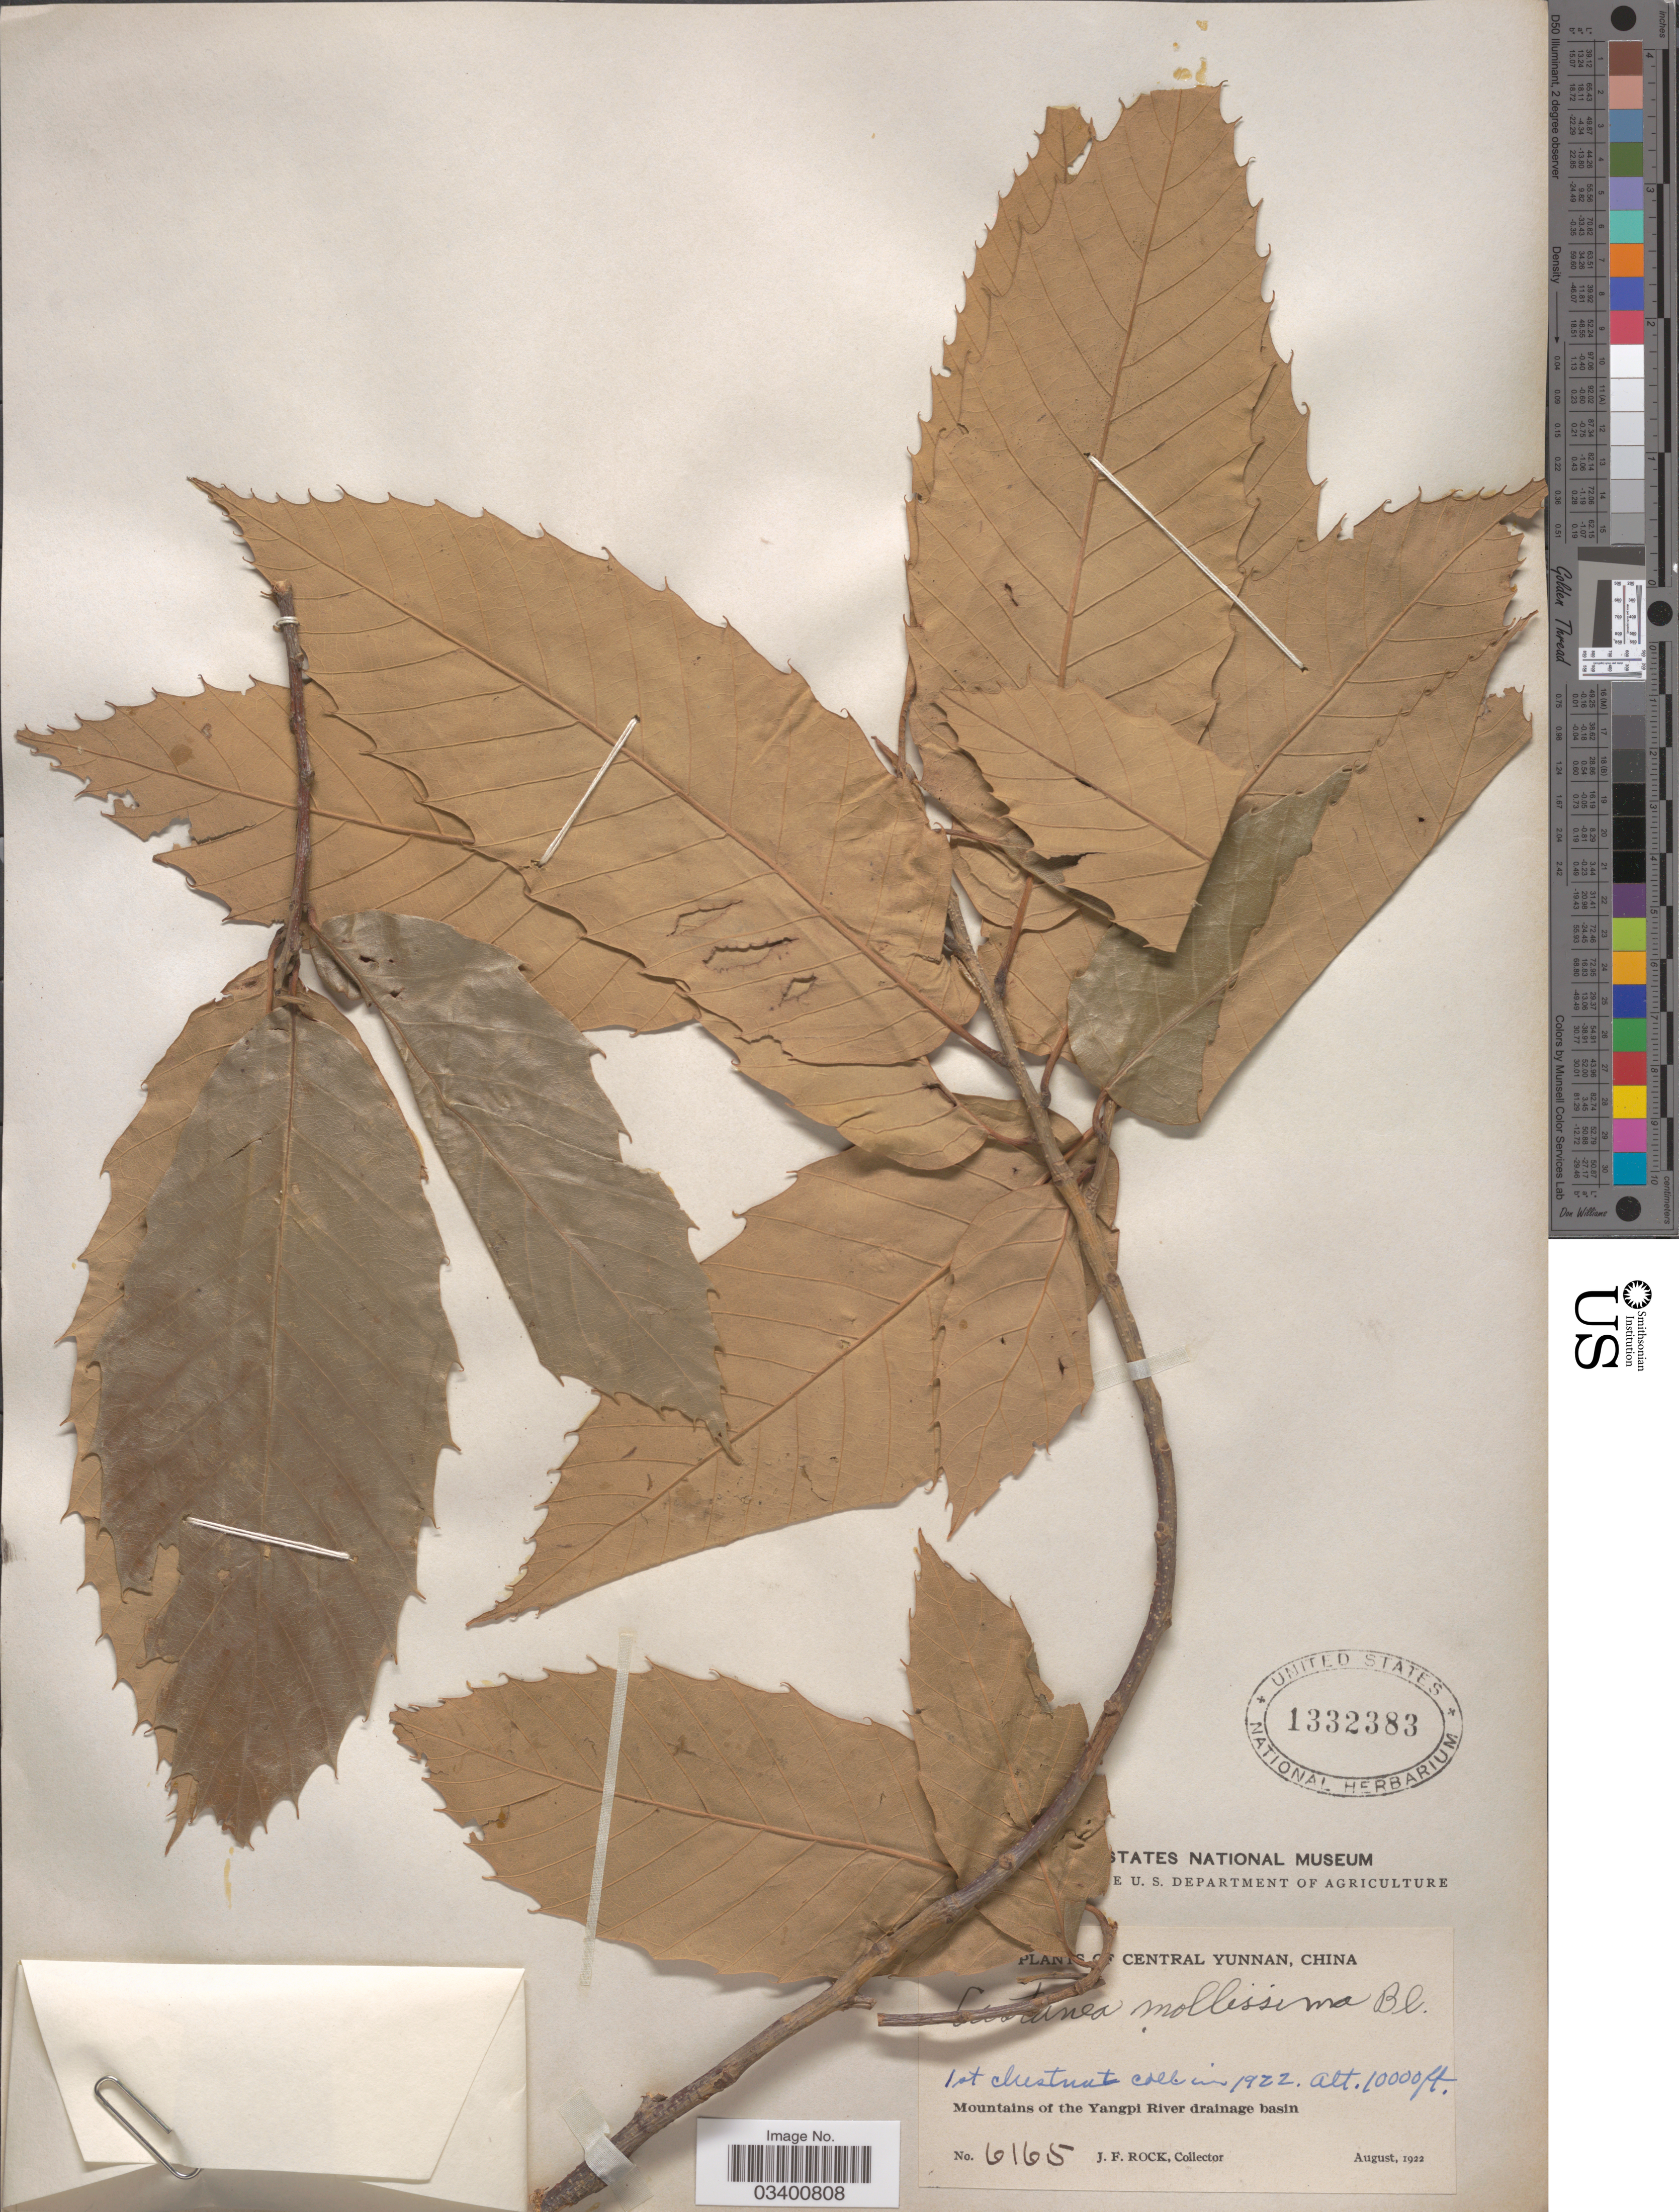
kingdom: Plantae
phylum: Tracheophyta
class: Magnoliopsida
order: Fagales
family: Fagaceae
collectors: J. Rock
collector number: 6165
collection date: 1922-08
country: China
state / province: Yunnan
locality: Central Yunnan. Mountains of the Yangpi River drainage basin.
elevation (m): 3048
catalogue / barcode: US 1332383